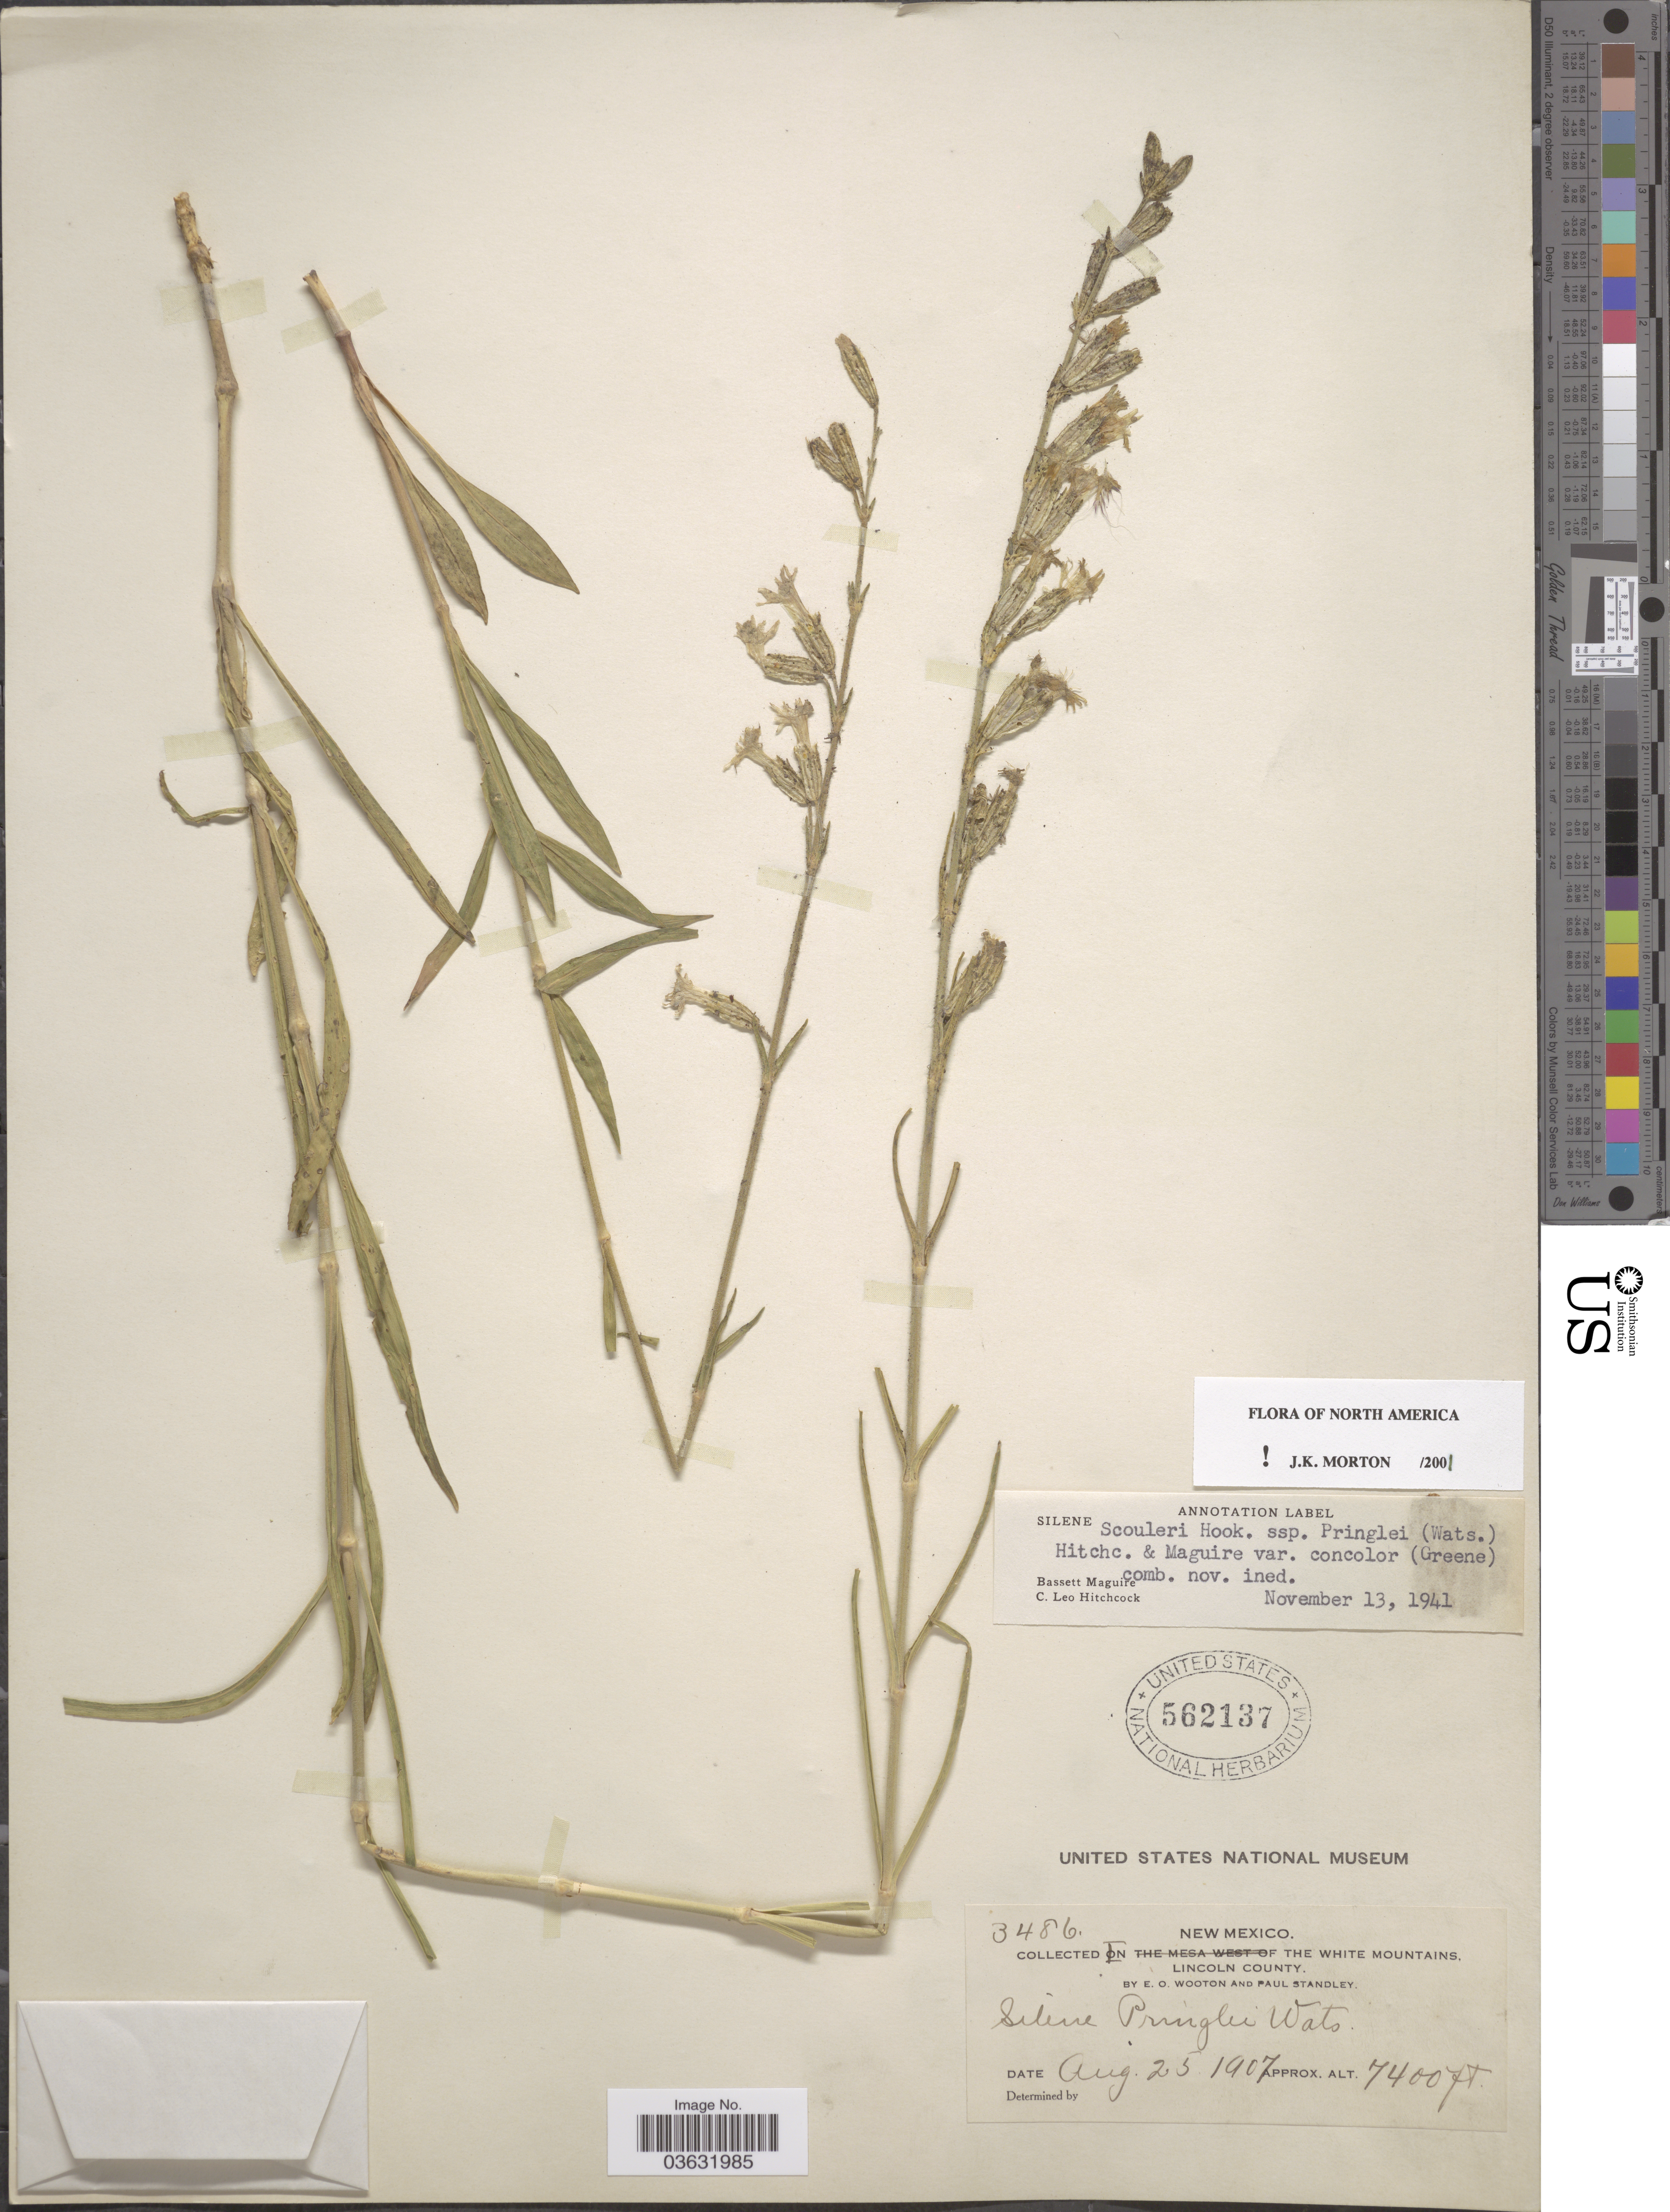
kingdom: Plantae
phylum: Tracheophyta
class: Magnoliopsida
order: Caryophyllales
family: Caryophyllaceae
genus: Silene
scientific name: Silene scouleri var. concolor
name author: (Greene) C.L. Hitchc. & Maguire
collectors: E. O. Wooton & P. C. Standley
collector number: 3486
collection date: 1907-08-25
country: United States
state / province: New Mexico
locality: In the White Mountains, Lincoln County.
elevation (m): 2256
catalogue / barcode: US 562137